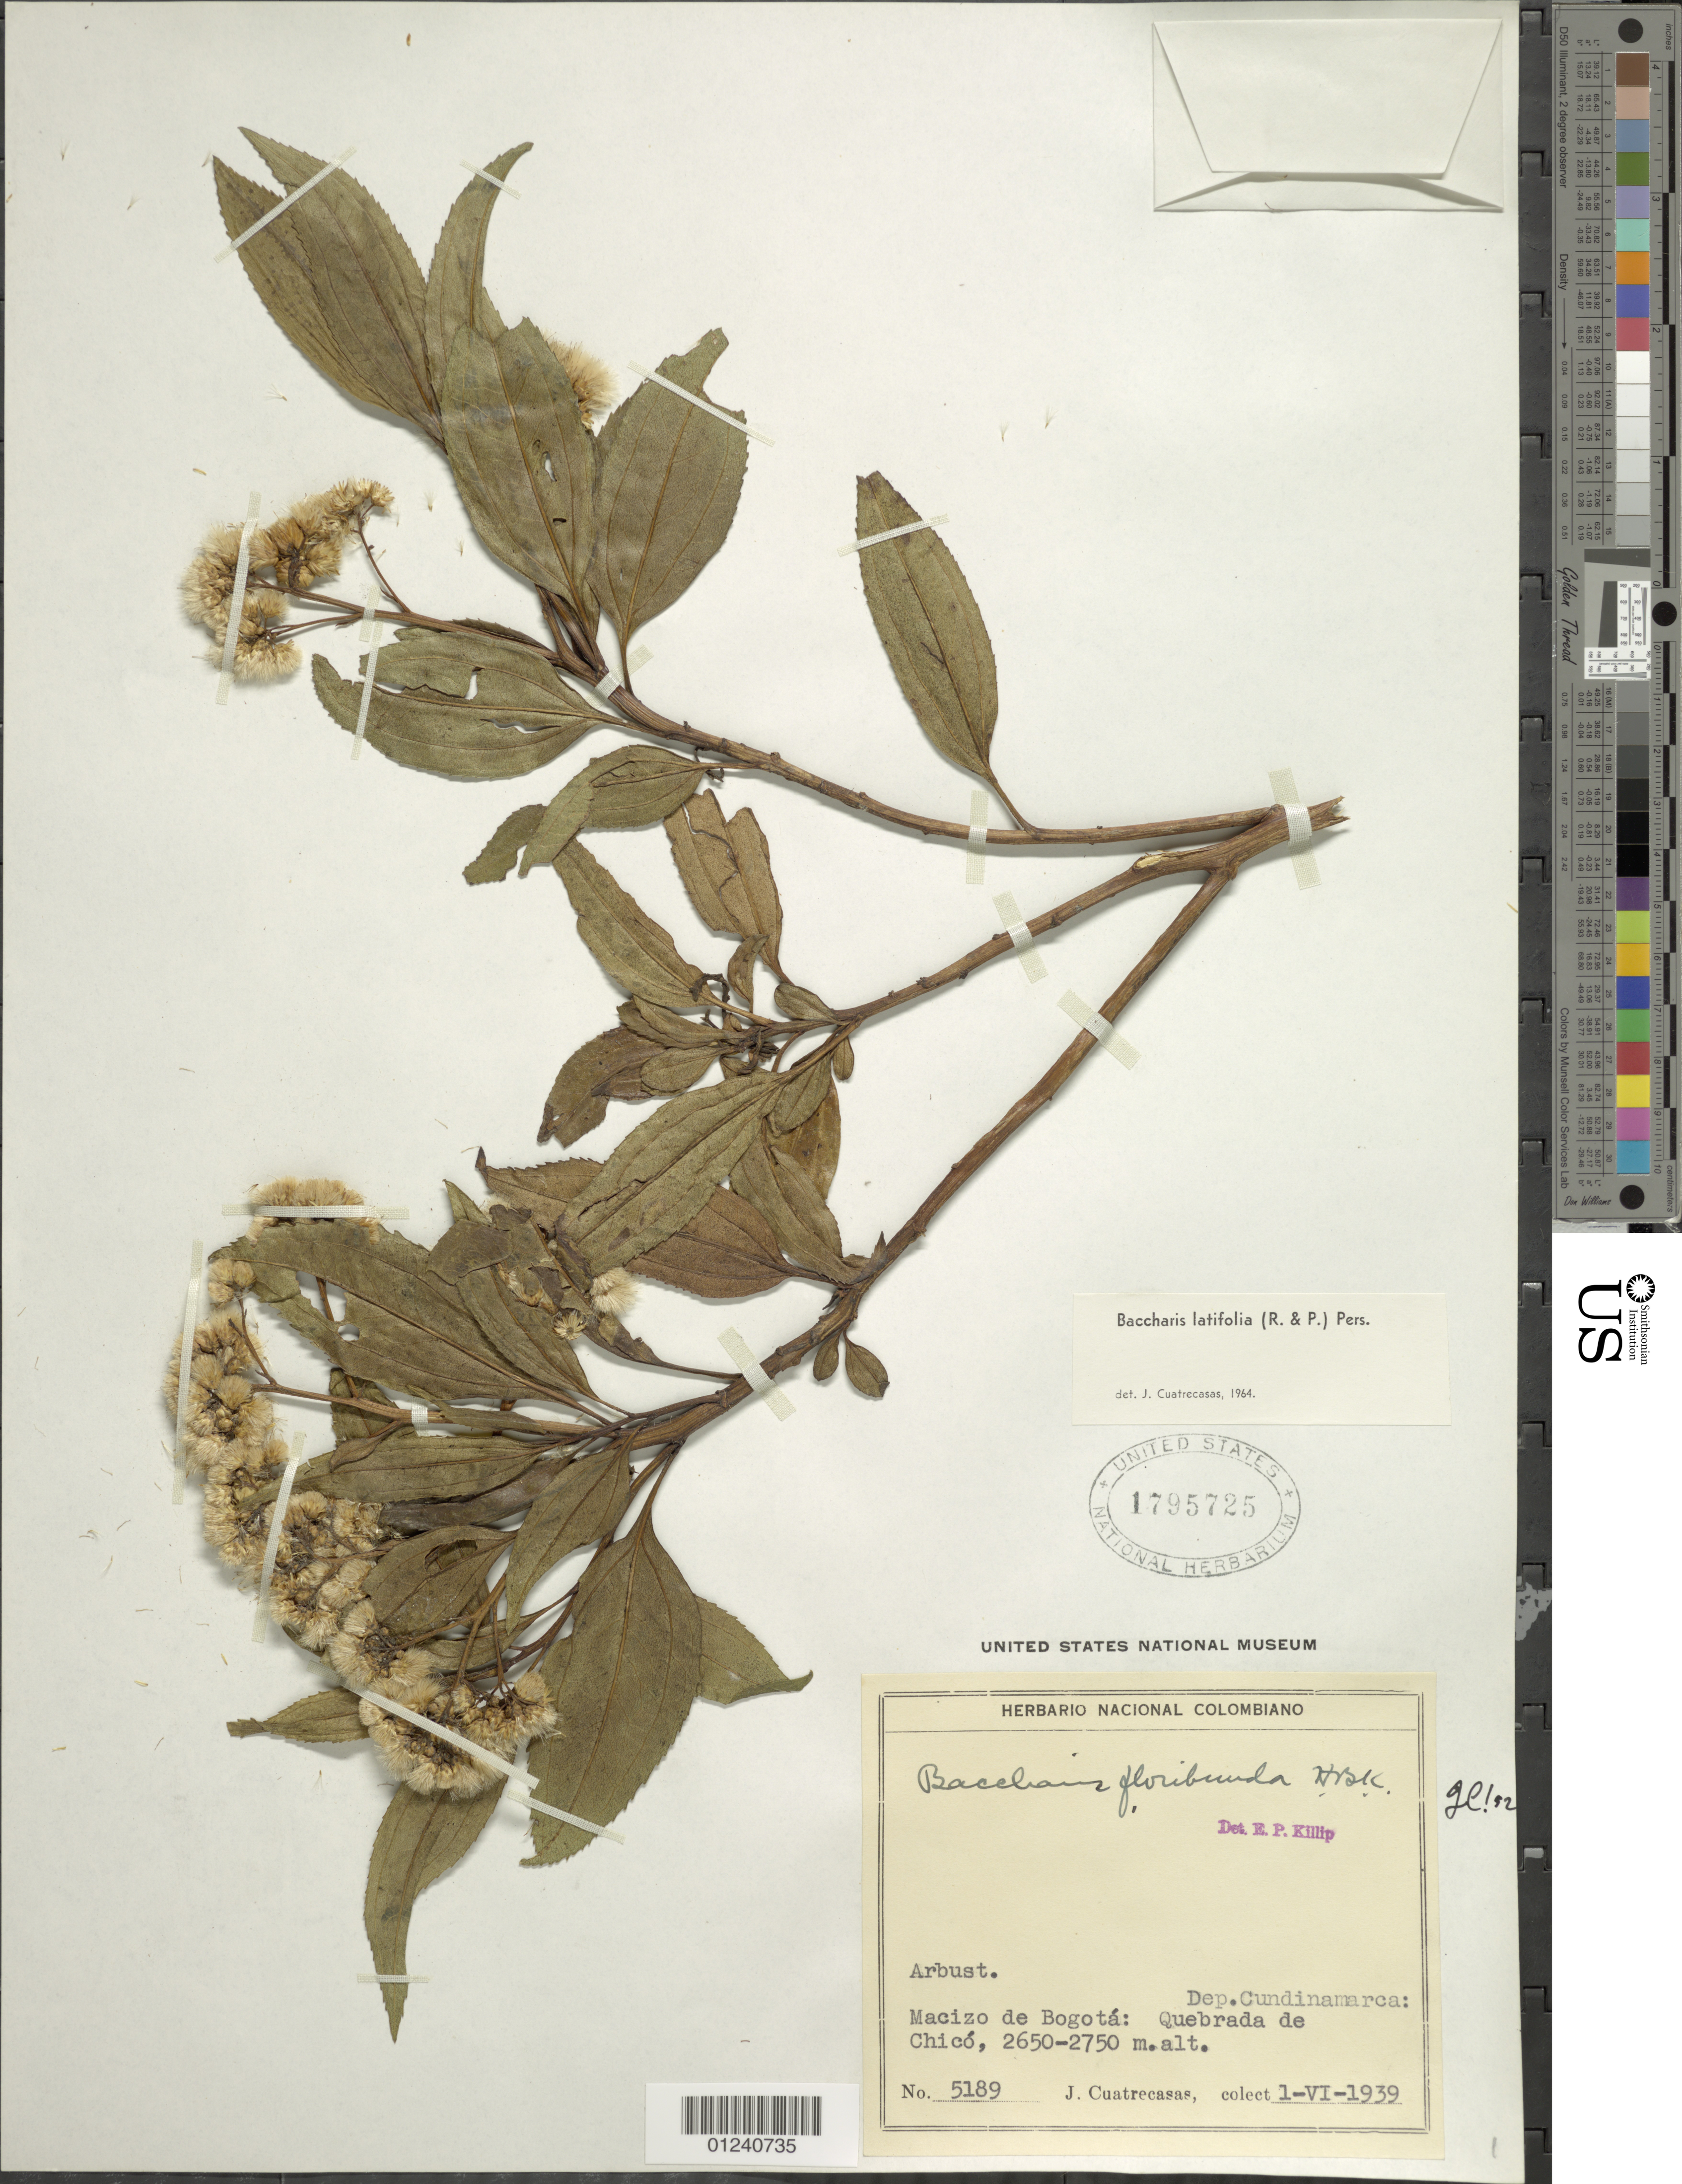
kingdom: Plantae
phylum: Tracheophyta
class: Magnoliopsida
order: Asterales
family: Asteraceae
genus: Baccharis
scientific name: Baccharis latifolia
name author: (Ruiz & Pav.) Pers.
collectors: J. Cuatrecasas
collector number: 5189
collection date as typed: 01 Jun 1939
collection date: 1939-06-01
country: Colombia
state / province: Cundinamarca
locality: Macizo de Bogota, Quebrada de Chico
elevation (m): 2650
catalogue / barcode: US 1795725